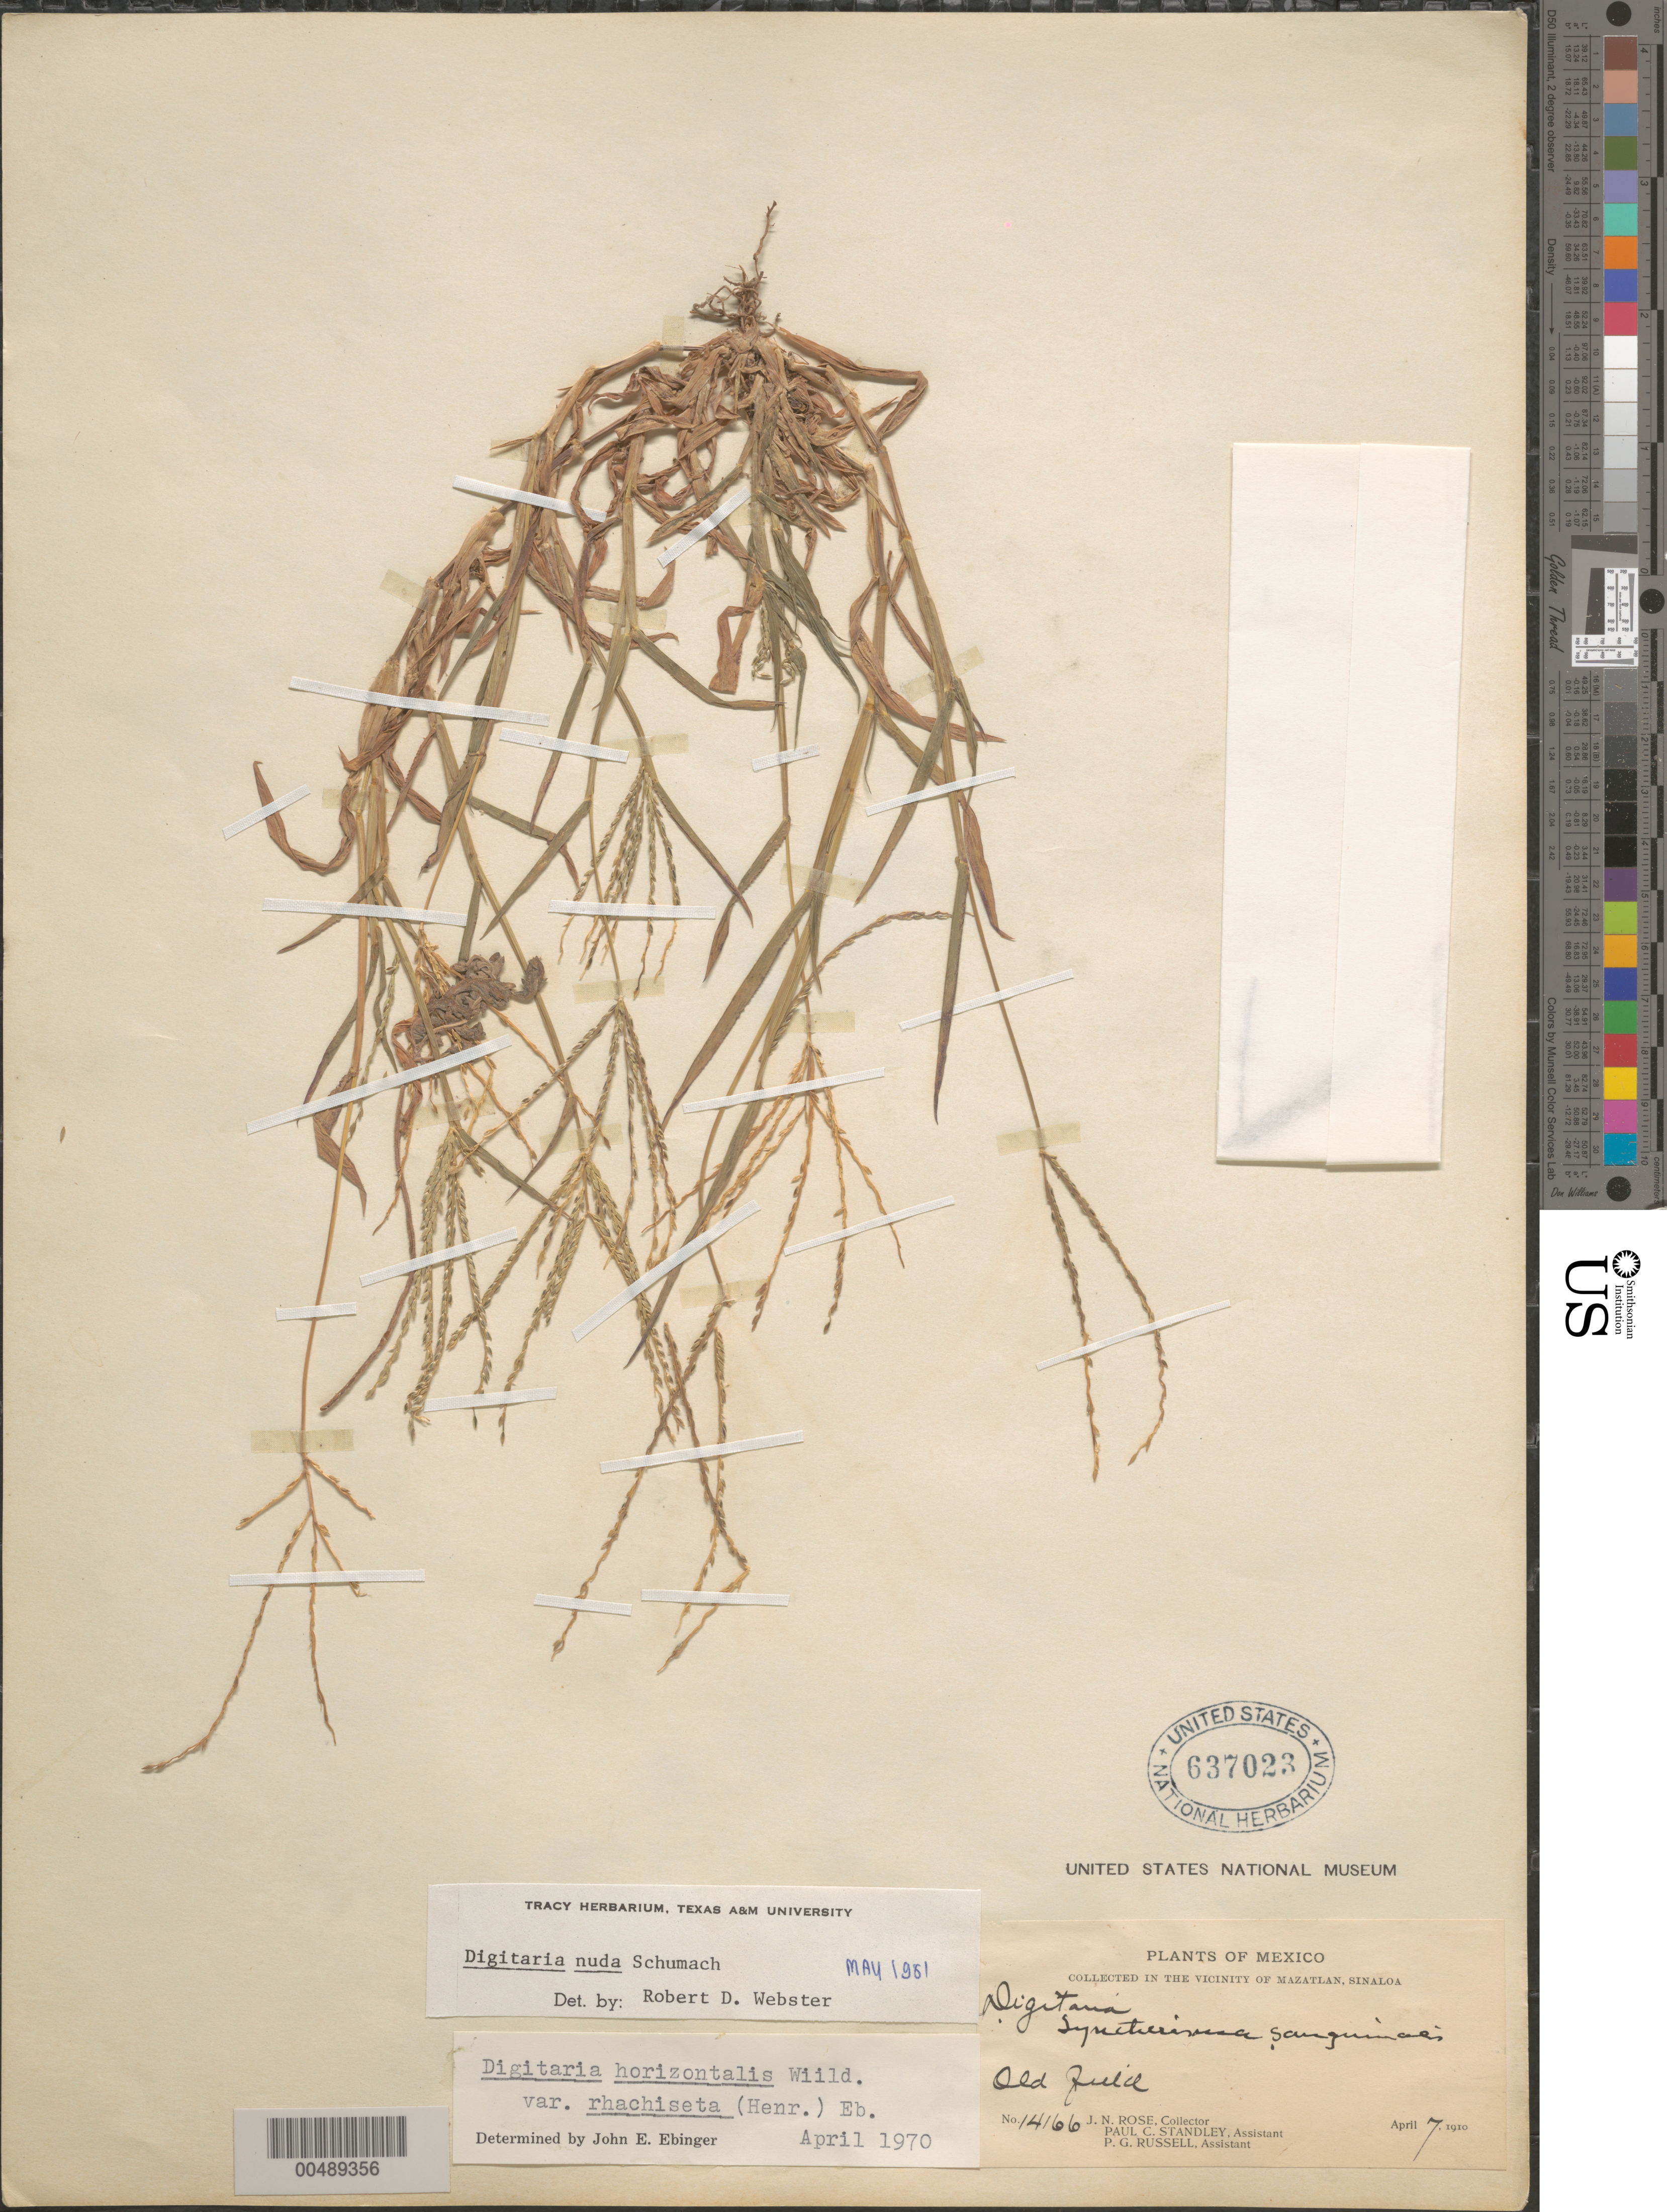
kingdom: Plantae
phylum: Tracheophyta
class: Liliopsida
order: Poales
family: Poaceae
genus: Digitaria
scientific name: Digitaria nuda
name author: Schumach.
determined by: Webster, Robert D.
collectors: J. N. Rose, P. C. Standley & P. G. Russell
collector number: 14166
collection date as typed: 7 Apr 1910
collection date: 1910-04-07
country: Mexico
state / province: Sinaloa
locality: Vicinity of Mazatlan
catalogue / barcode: US 637023